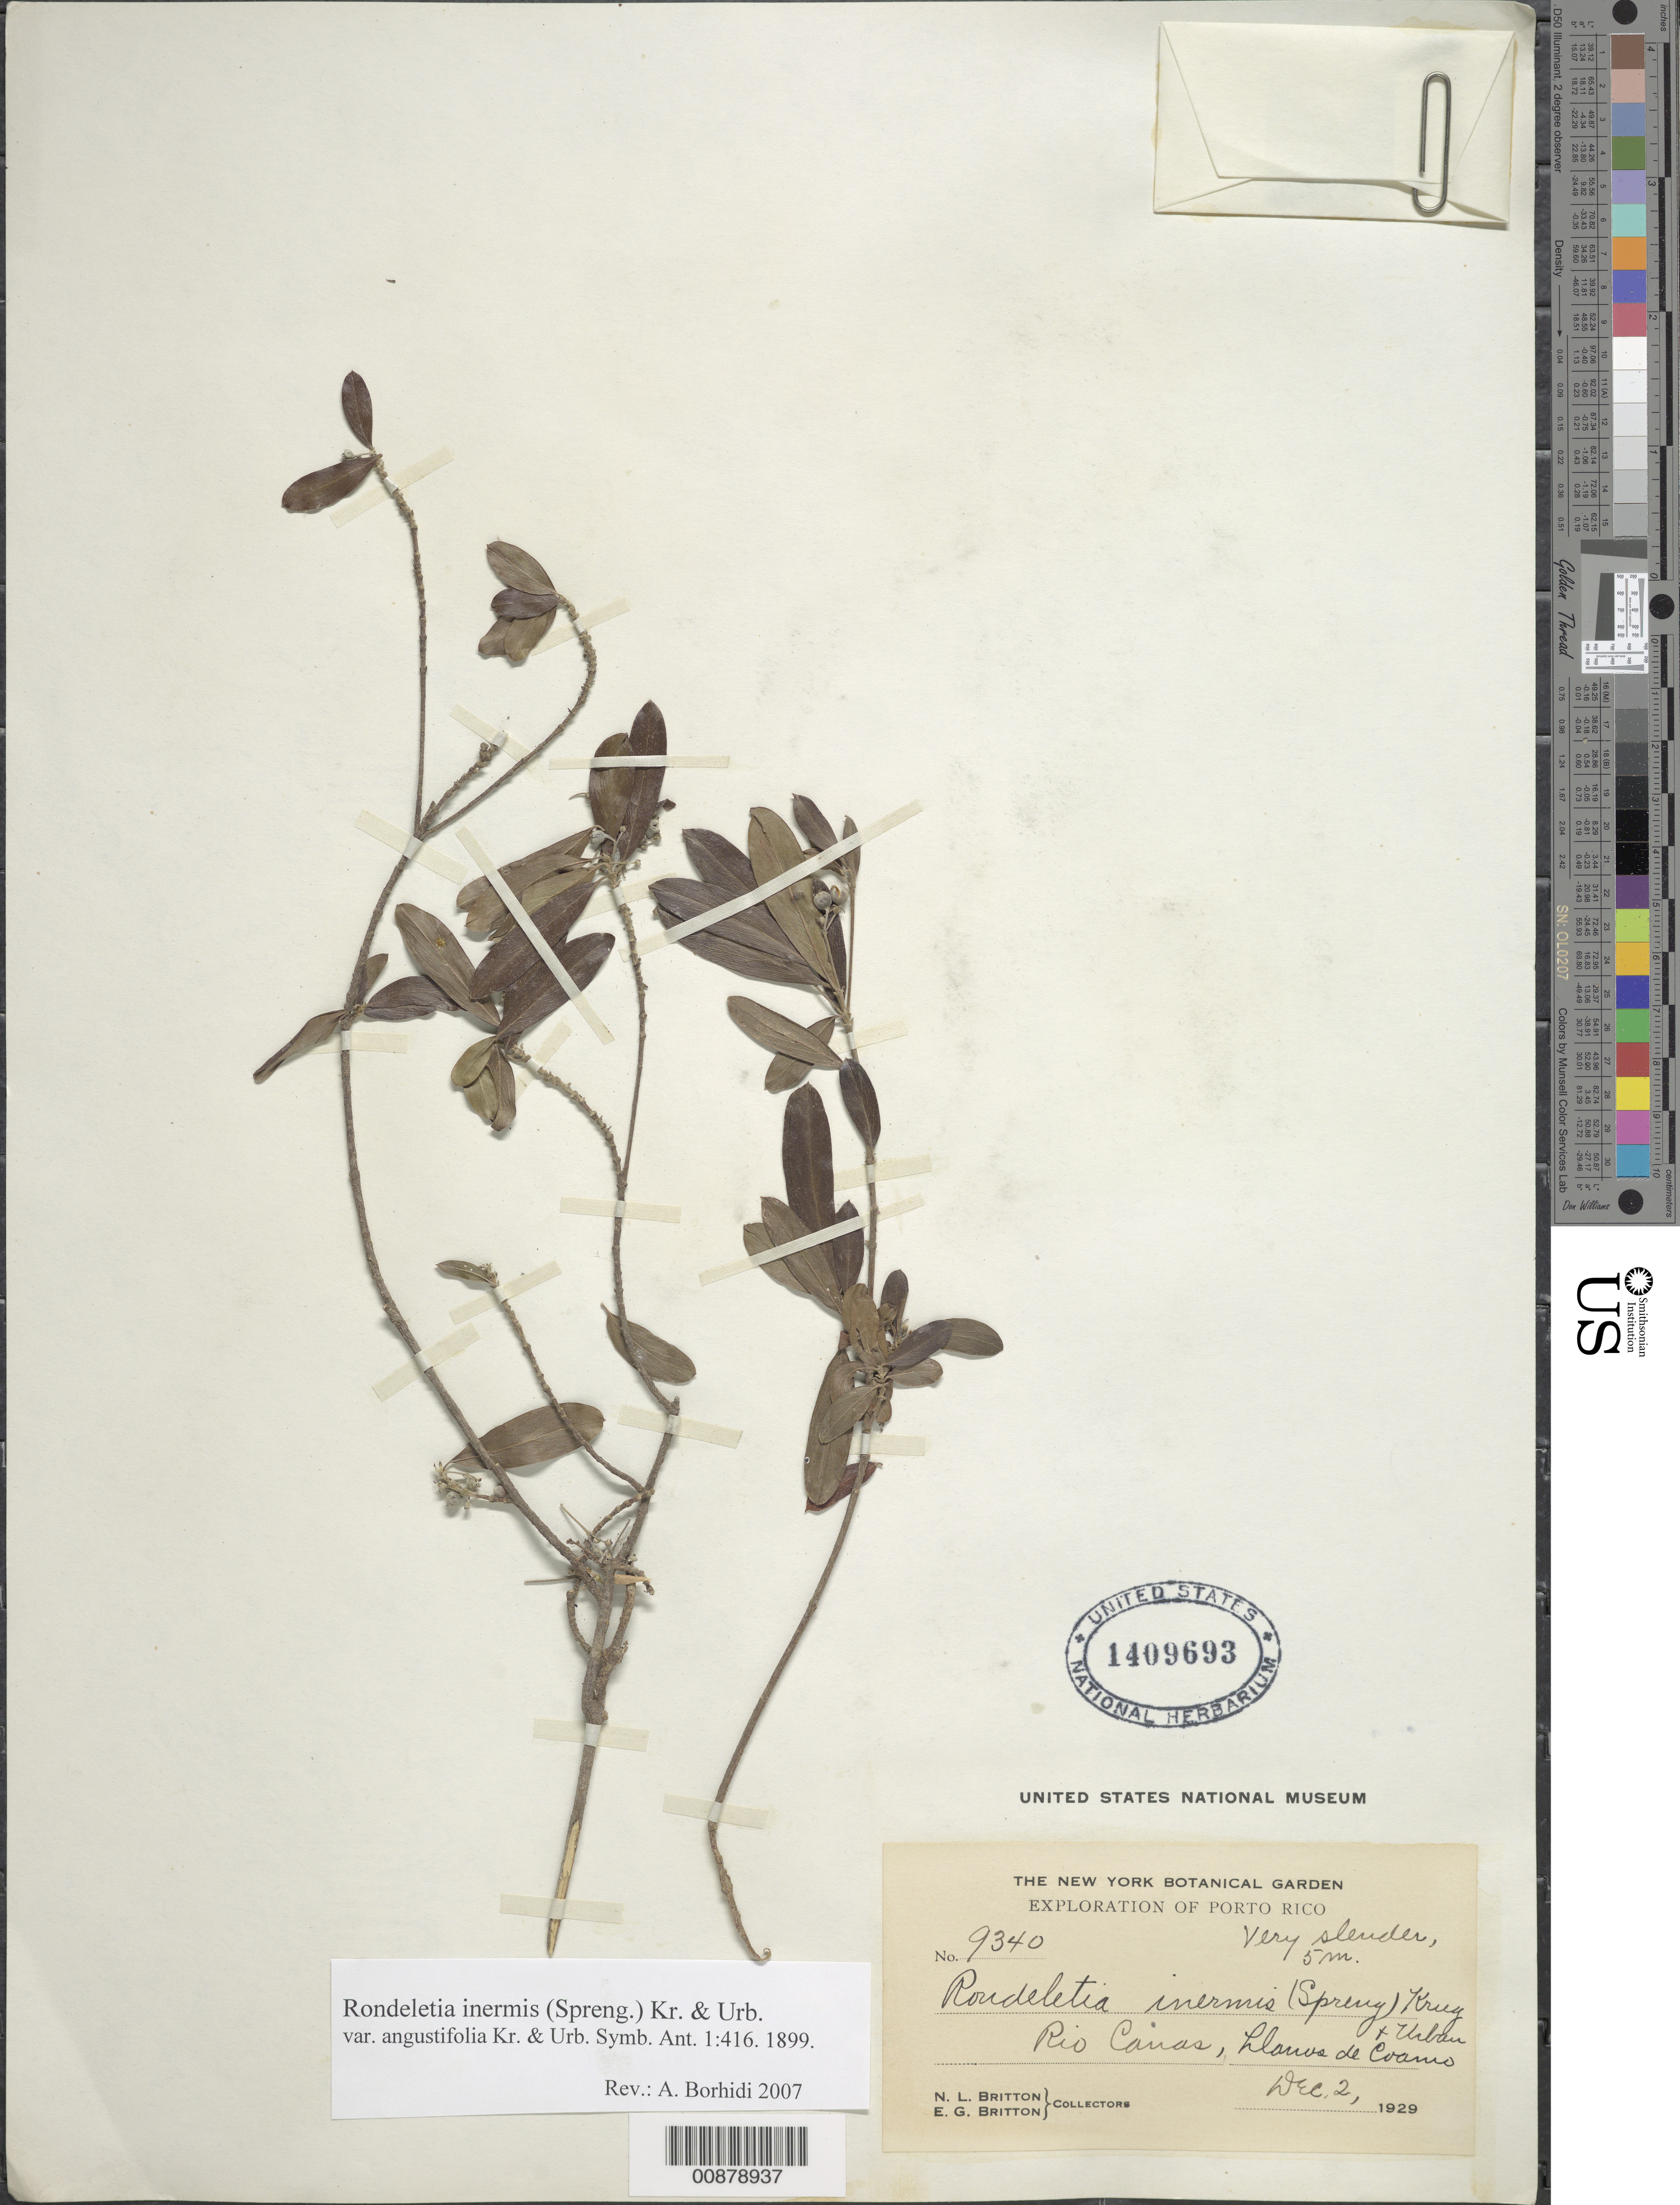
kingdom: Plantae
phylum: Tracheophyta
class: Magnoliopsida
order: Gentianales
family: Rubiaceae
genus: Rondeletia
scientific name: Rondeletia inermis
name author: (Spreng.) Krug & Urb.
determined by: Borhidi, Attila L.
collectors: N. Britton & E. G. Britton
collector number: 9340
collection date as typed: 02 Dec 1929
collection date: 1929-12-02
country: Puerto Rico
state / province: Coamo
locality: Rio Canas, Llanos de Coamo.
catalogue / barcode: US 1409693